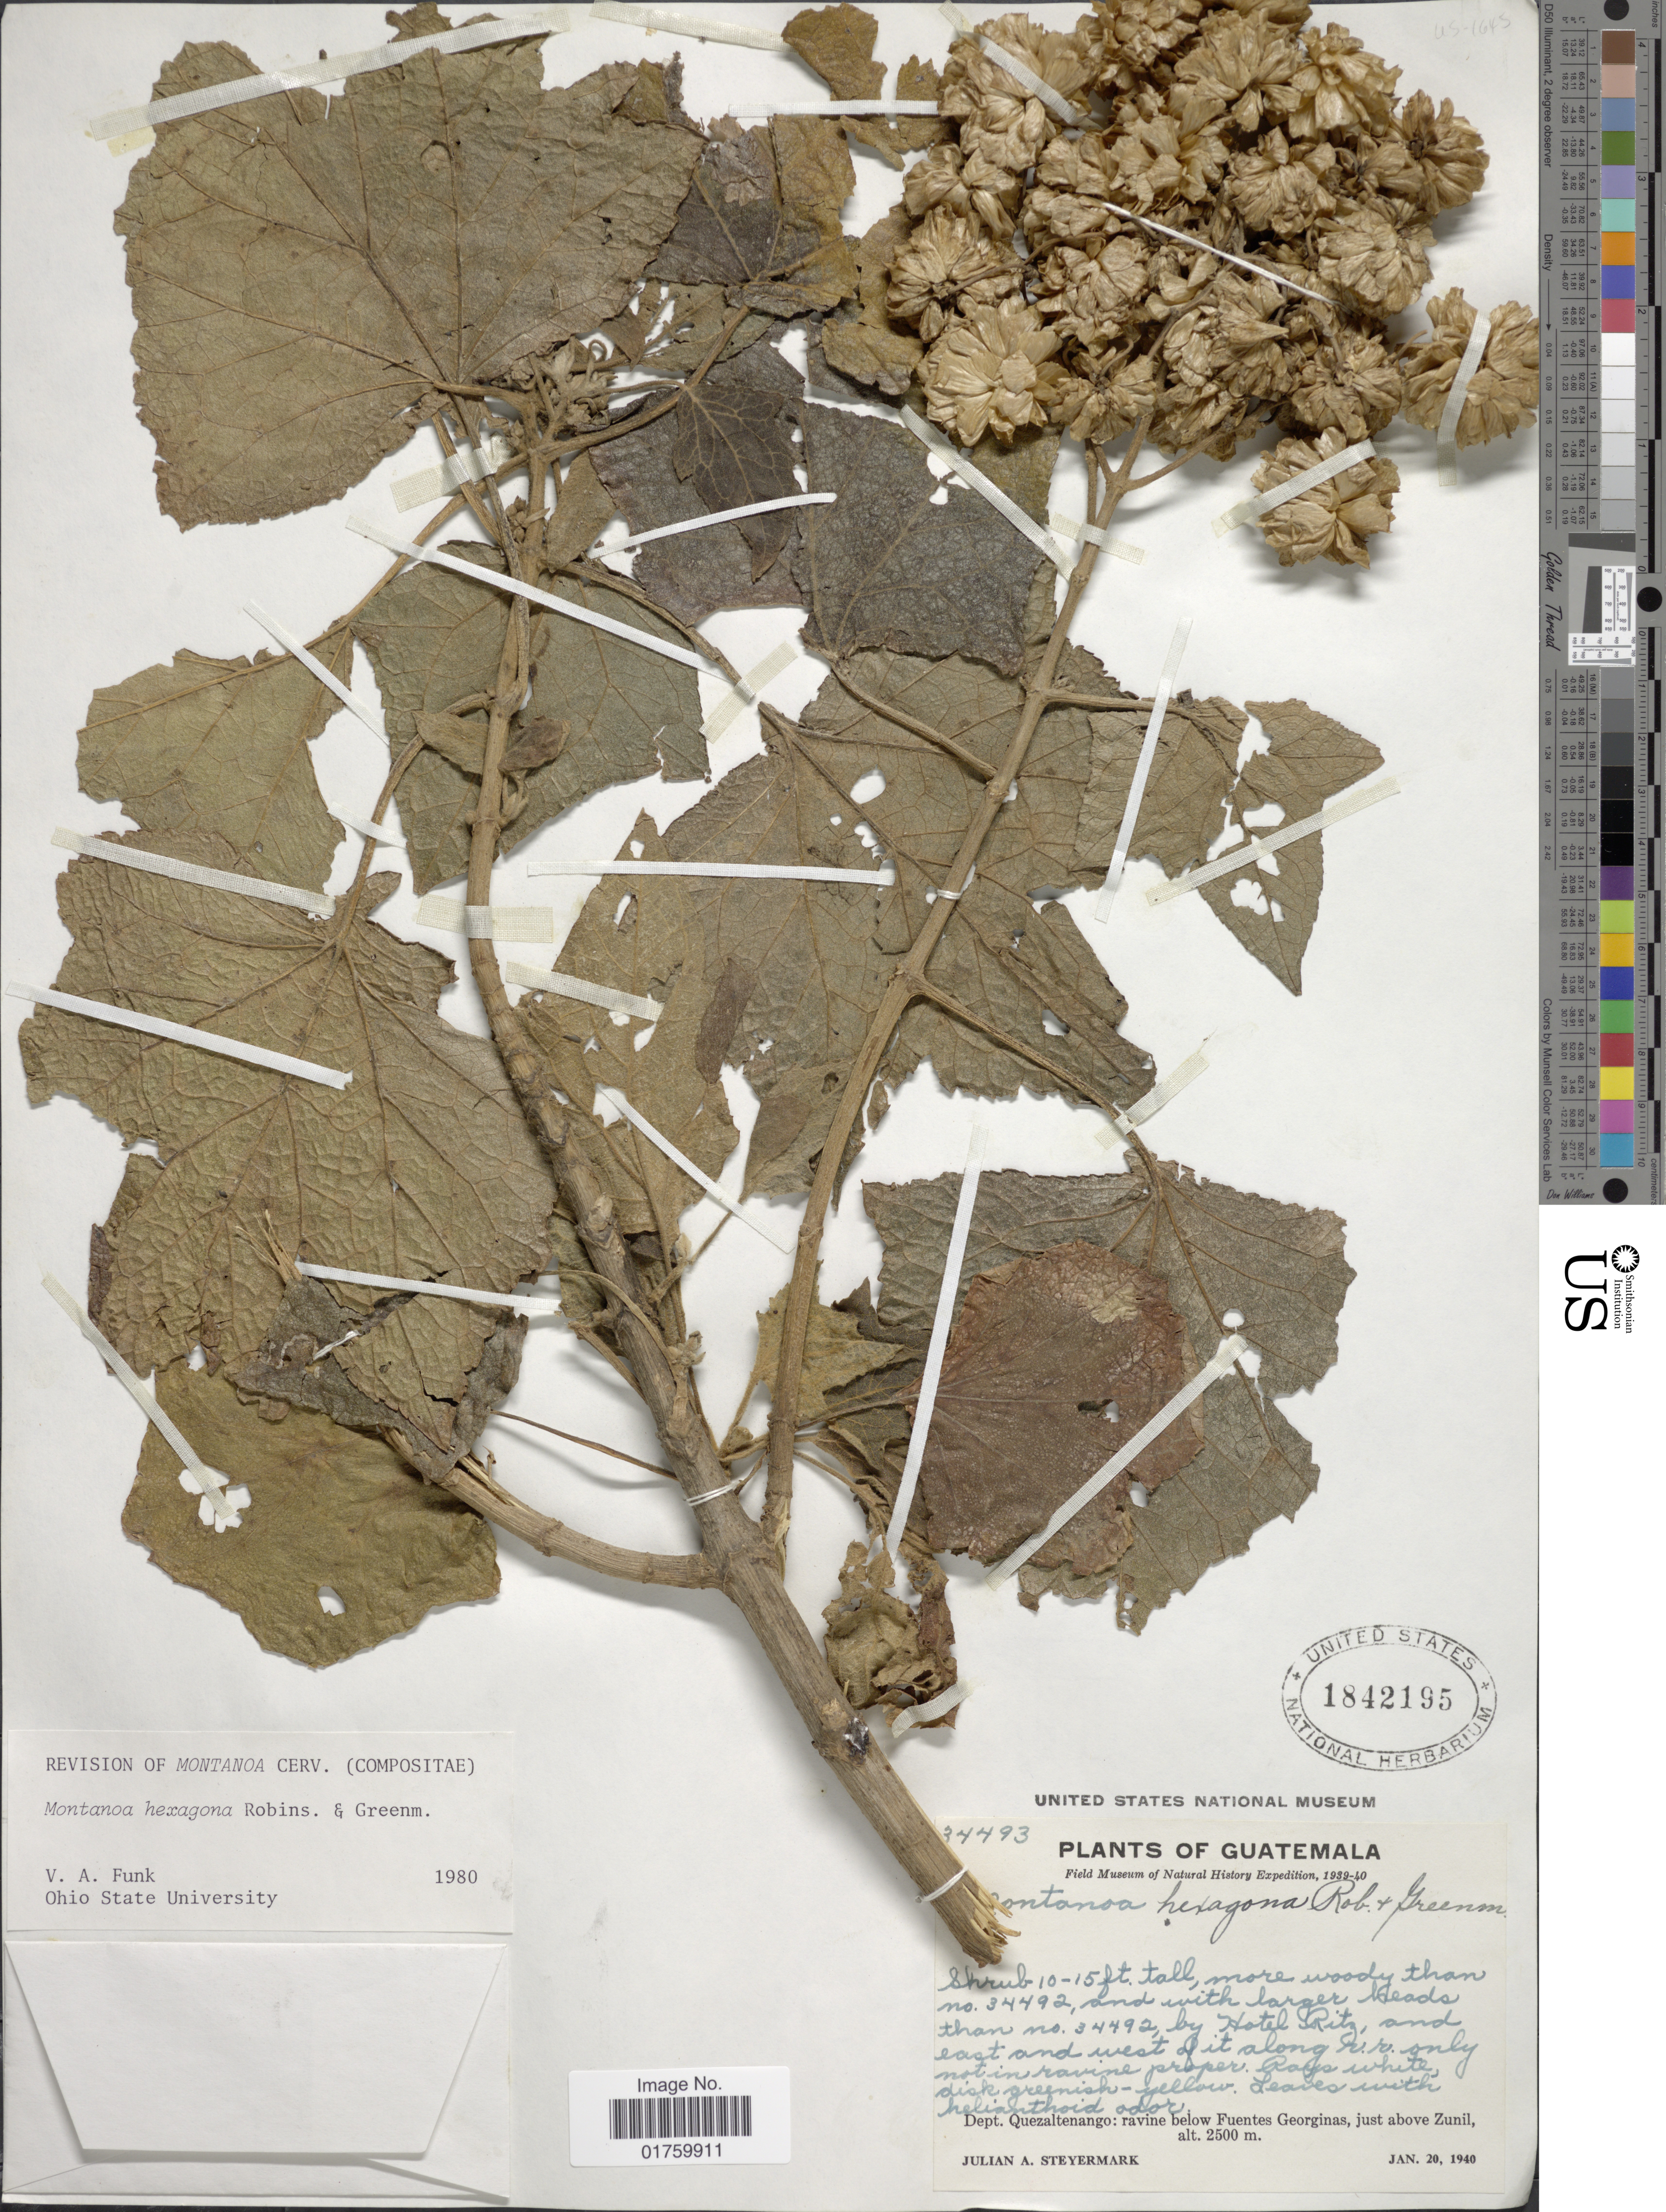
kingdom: Plantae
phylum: Tracheophyta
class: Magnoliopsida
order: Asterales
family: Asteraceae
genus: Montanoa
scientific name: Montanoa hexagona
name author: B.L. Rob. & Greenm.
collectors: J. Steyermark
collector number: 34493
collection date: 1940-01-20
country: Guatemala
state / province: Quetzaltenango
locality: Ravine below Fuentes Georginas, just above Zunil, by Hotel Ritz, and east and west of it along r.r. only not in ravine proper.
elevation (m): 2500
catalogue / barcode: US 1842195